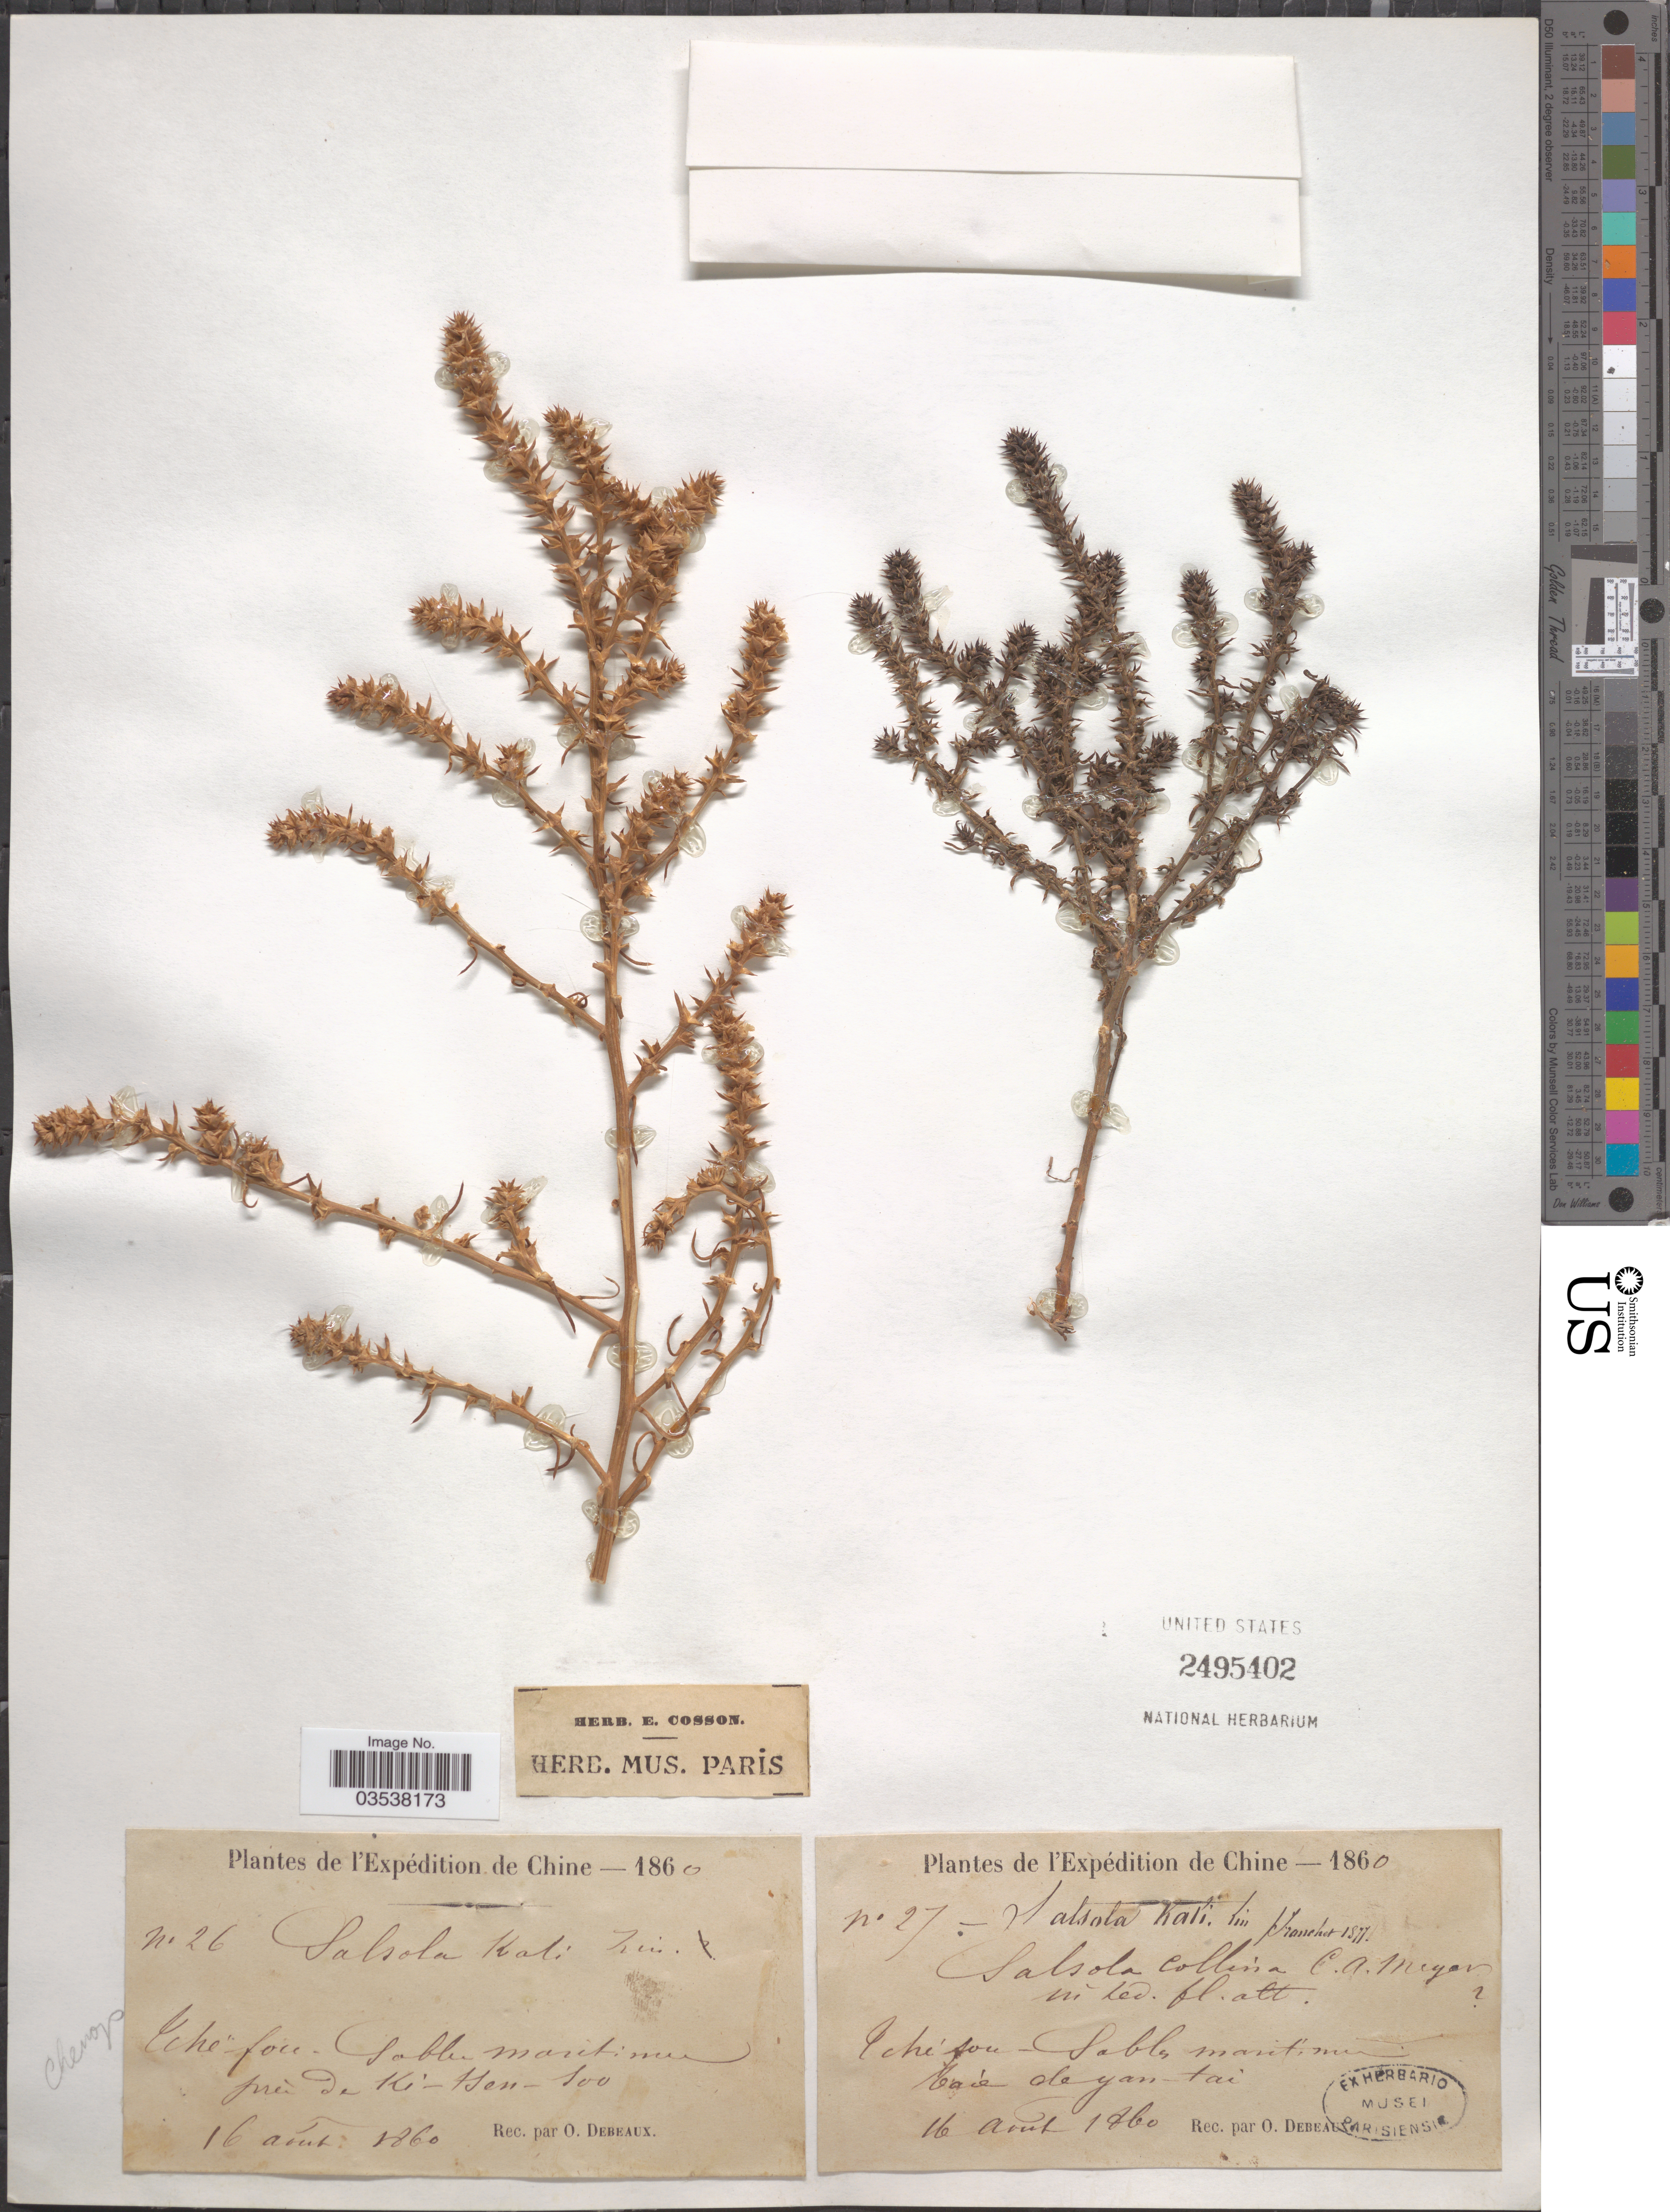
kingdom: Plantae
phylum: Tracheophyta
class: Magnoliopsida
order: Caryophyllales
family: Amaranthaceae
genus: Salsola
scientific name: Salsola kali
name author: L.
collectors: O. Debeaux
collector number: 26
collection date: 1860-08-16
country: China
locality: Tchéfou. Prés de Ki-Hen-Soo. [interpreted]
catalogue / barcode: US 2495402